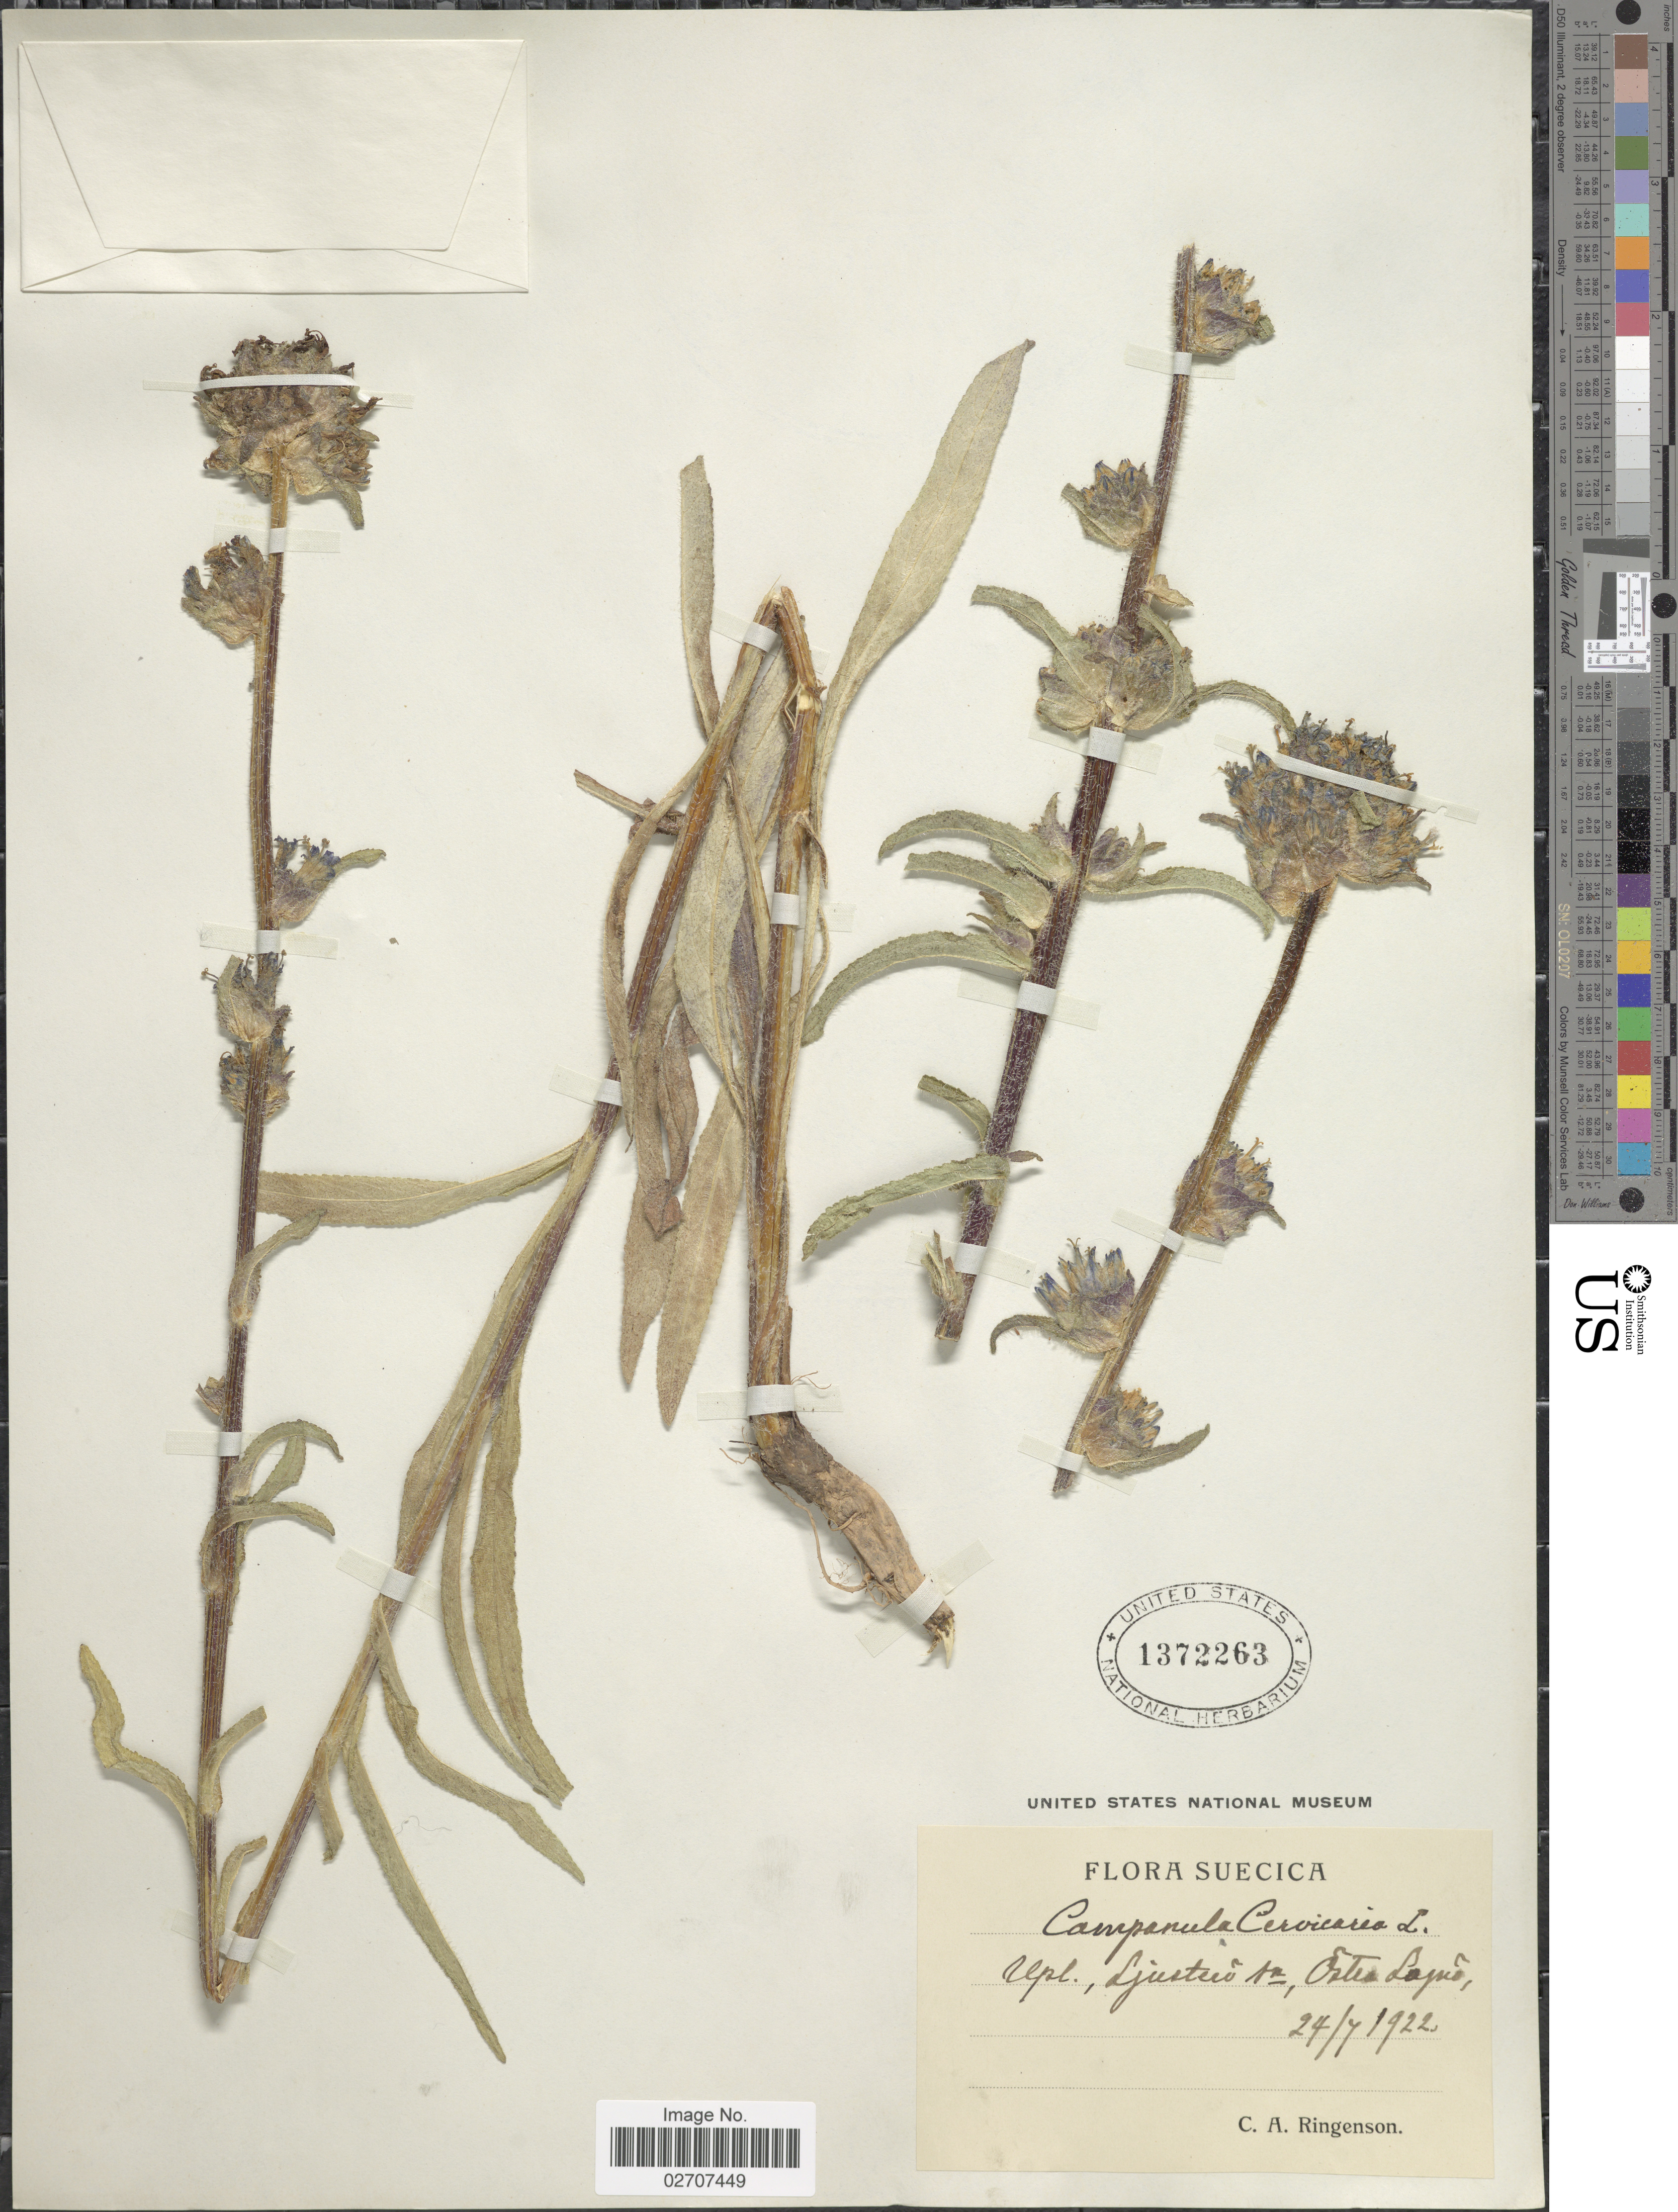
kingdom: Plantae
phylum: Tracheophyta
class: Magnoliopsida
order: Asterales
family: Campanulaceae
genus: Campanula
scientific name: Campanula cervicaria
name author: L.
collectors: C. Ringenson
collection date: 1922-07-24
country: Sweden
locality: Suecica, Upl., Ljusterö sn, Östra Lagnö.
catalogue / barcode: US 1372263